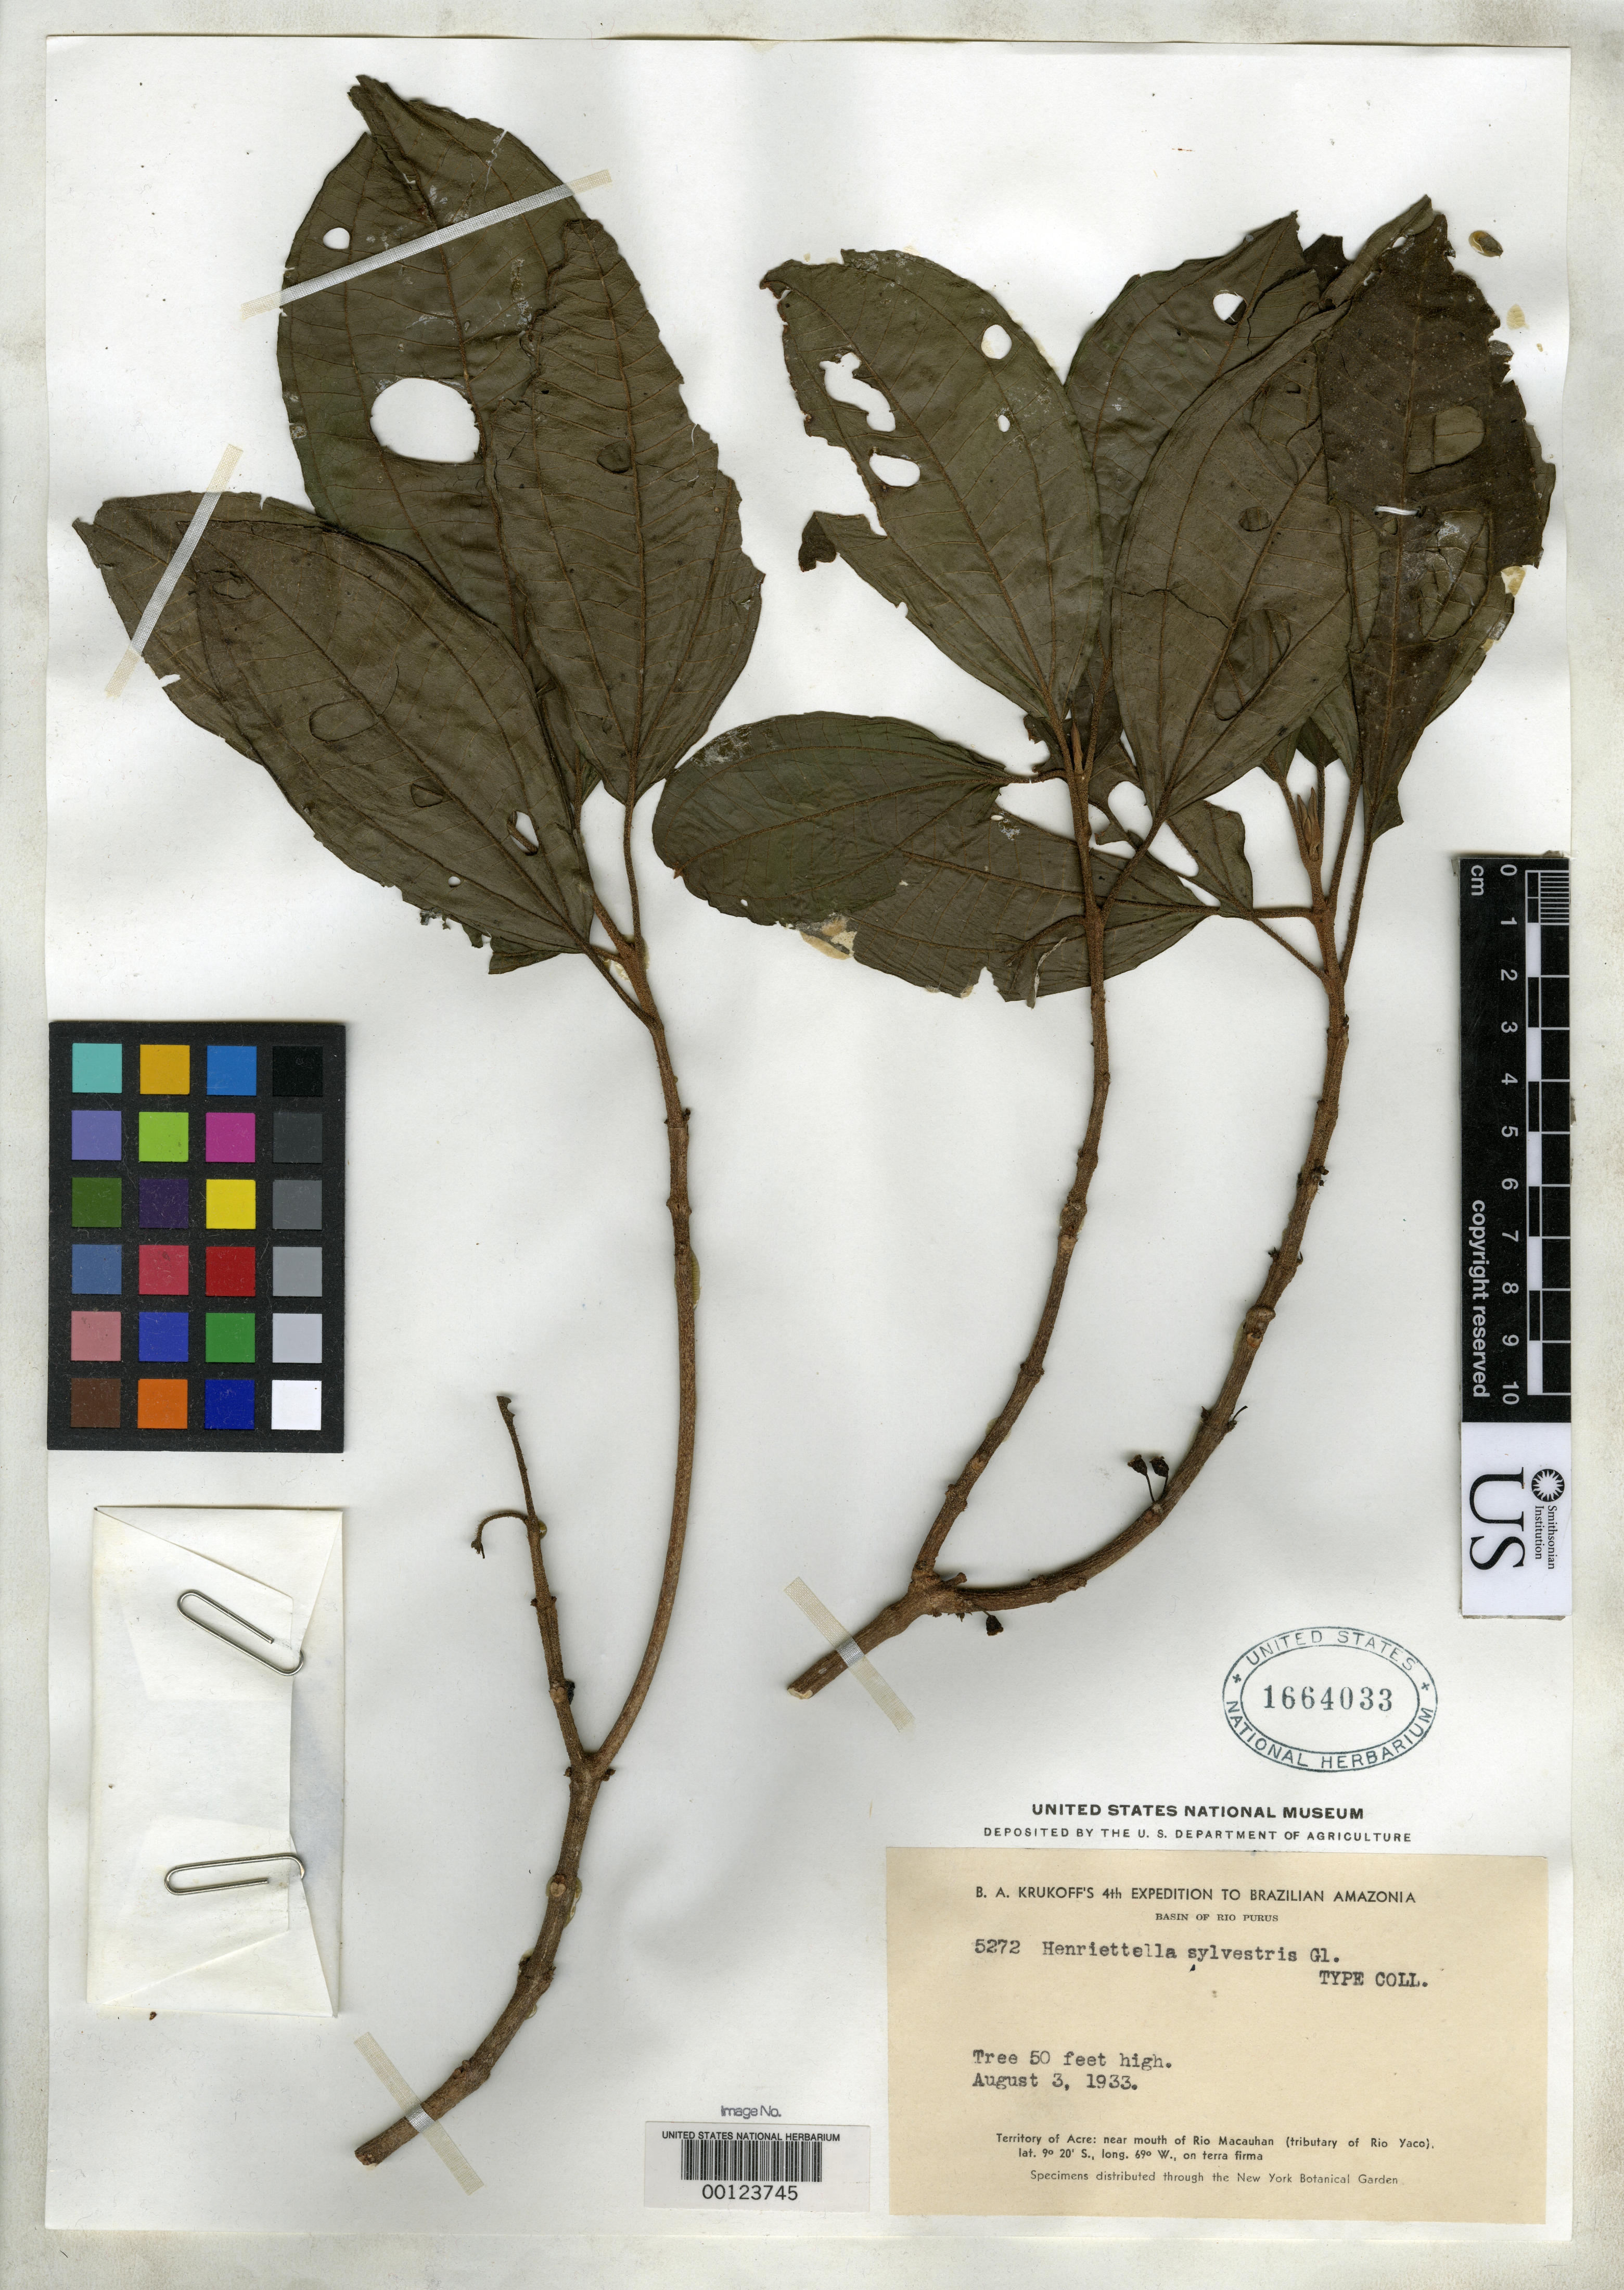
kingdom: Plantae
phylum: Tracheophyta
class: Magnoliopsida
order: Myrtales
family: Melastomataceae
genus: Henriettella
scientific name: Henriettella sylvestris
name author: Gleason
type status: Isotype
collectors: B. A. Krukoff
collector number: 5272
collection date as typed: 03 Aug 1933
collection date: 1933-08-03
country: Brazil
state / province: Acre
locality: Near mouth of Rio Macauhan.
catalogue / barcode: US 1664033